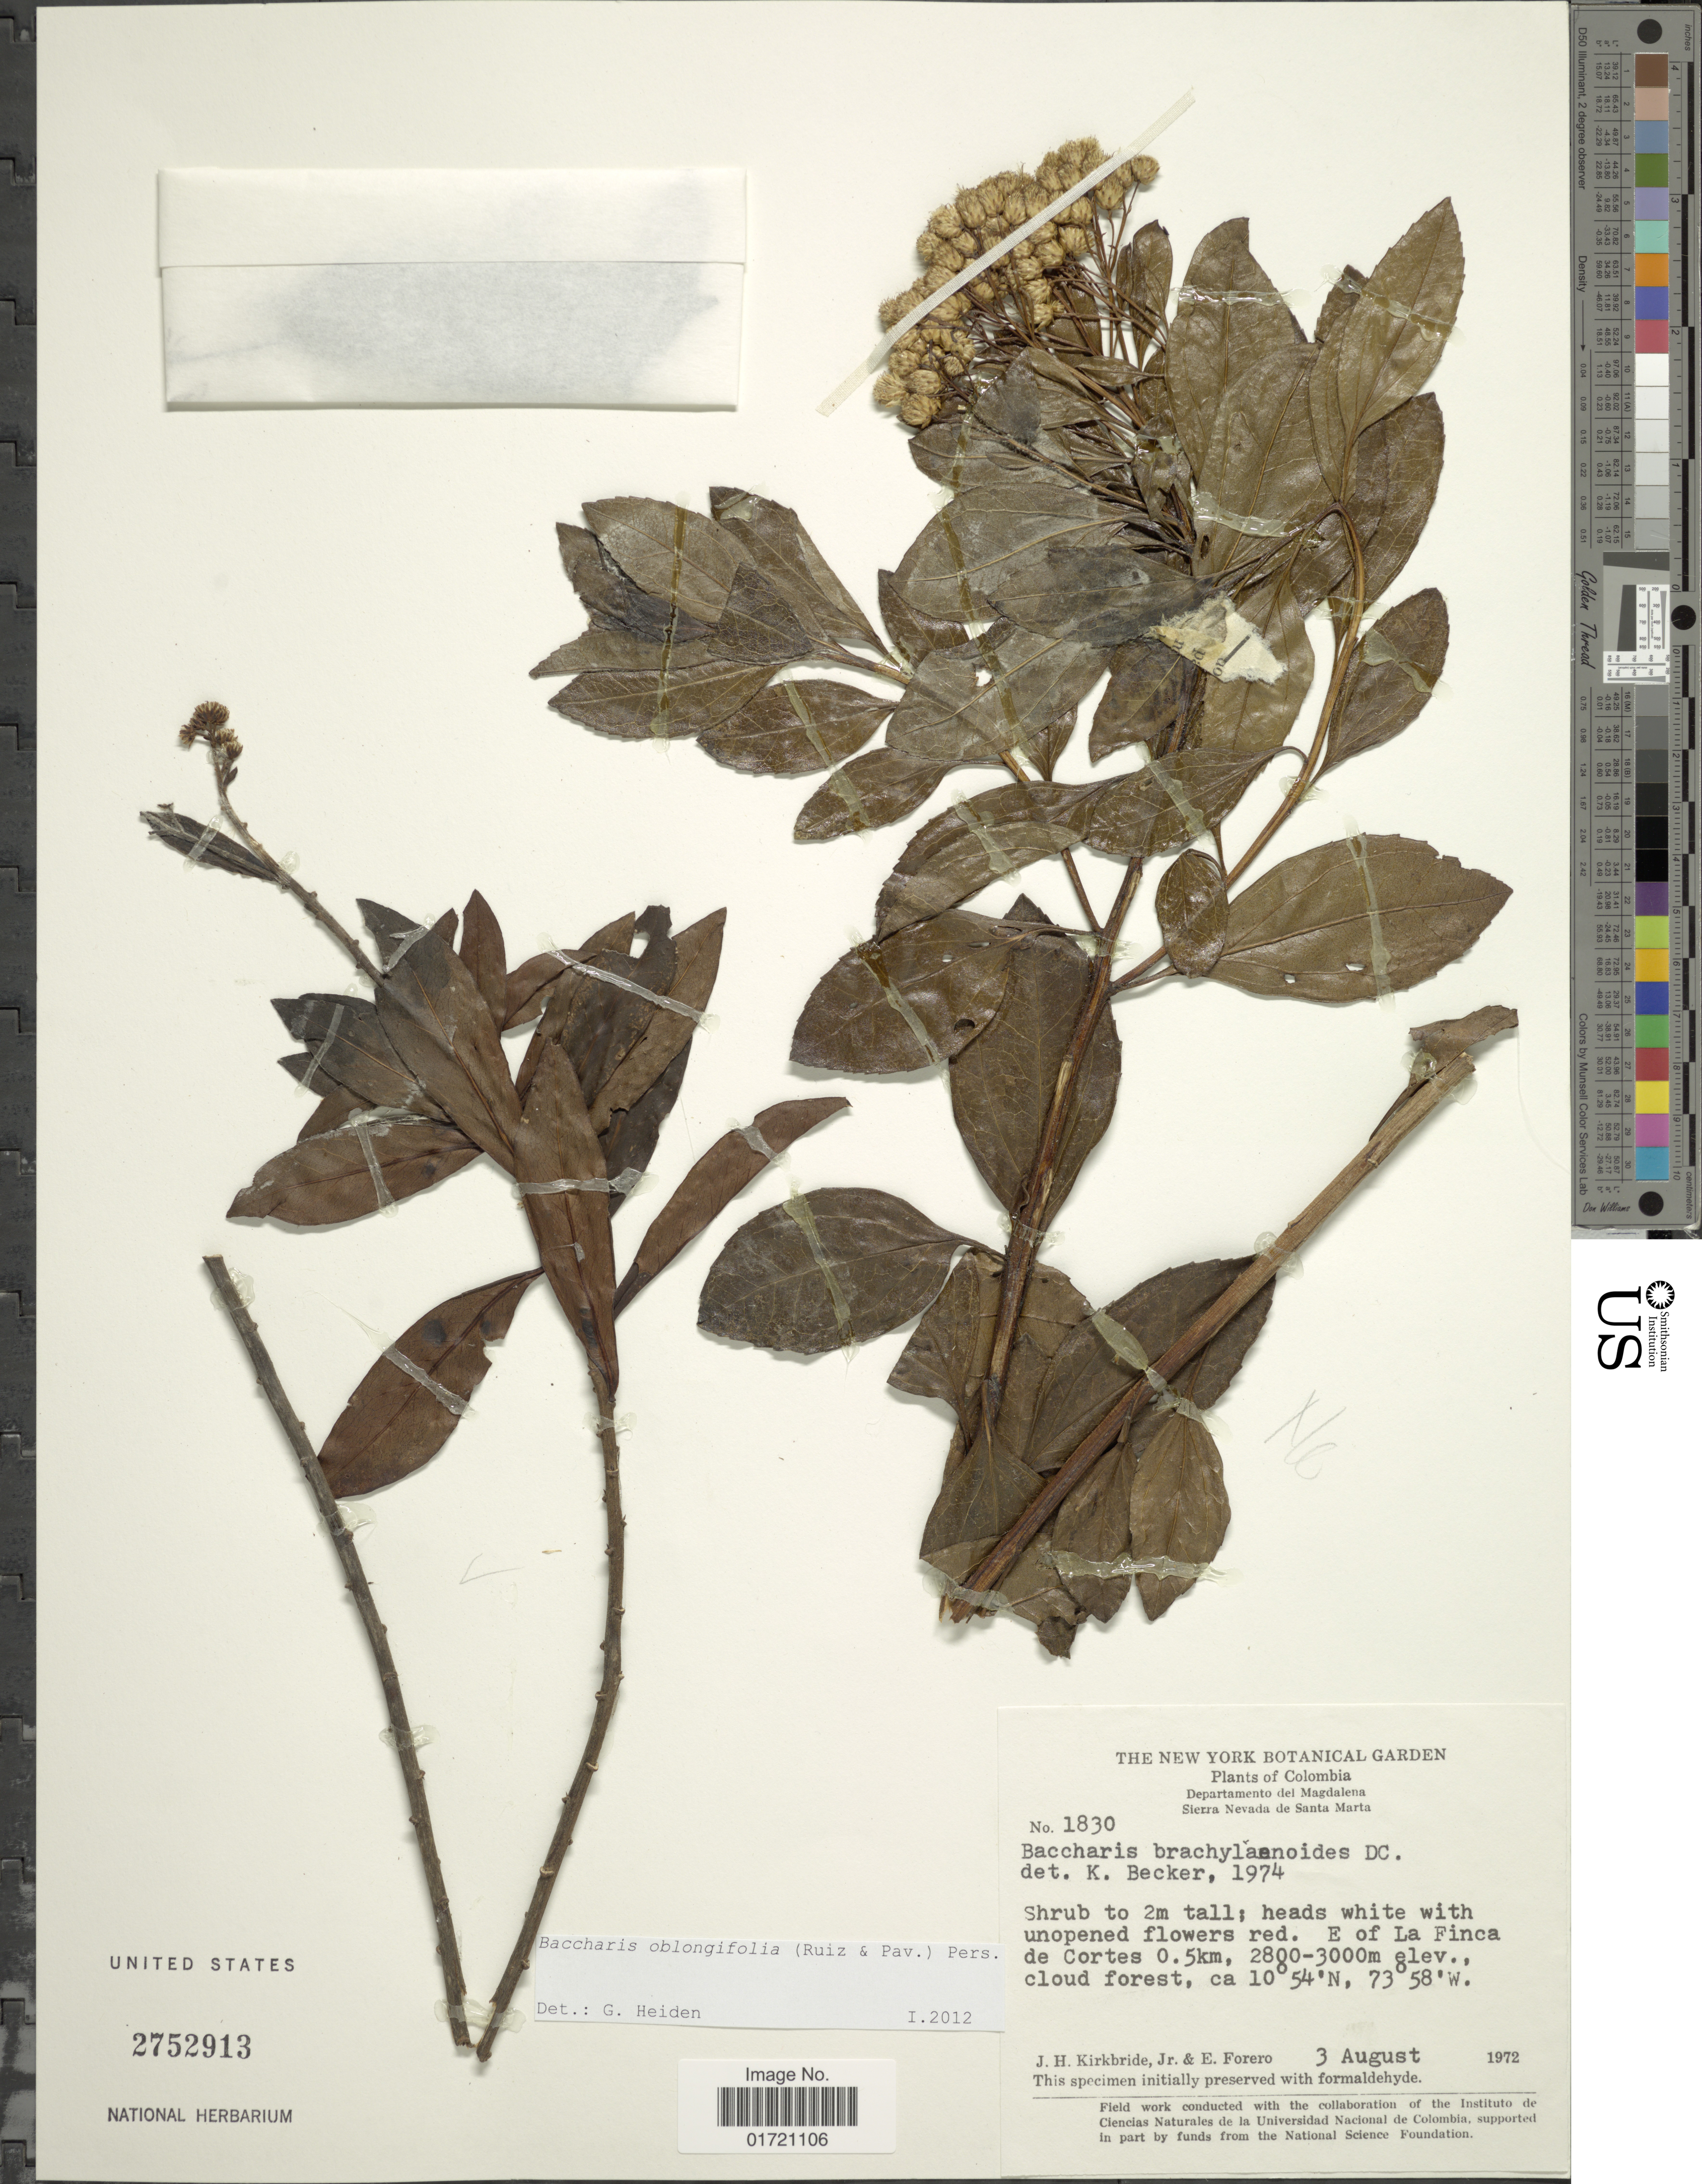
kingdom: Plantae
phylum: Tracheophyta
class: Magnoliopsida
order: Asterales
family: Asteraceae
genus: Baccharis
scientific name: Baccharis oblongifolia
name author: (Ruiz & Pav.) Pers.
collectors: J. H. Kirkbride & E. Forero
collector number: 1830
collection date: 1972-08-03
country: Colombia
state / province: Magdalena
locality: Departamento del Magdalena. Sierra Nevada de Santa Marta. E of La Finca de Cortes 0.5km.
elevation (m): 2800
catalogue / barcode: US 2752913